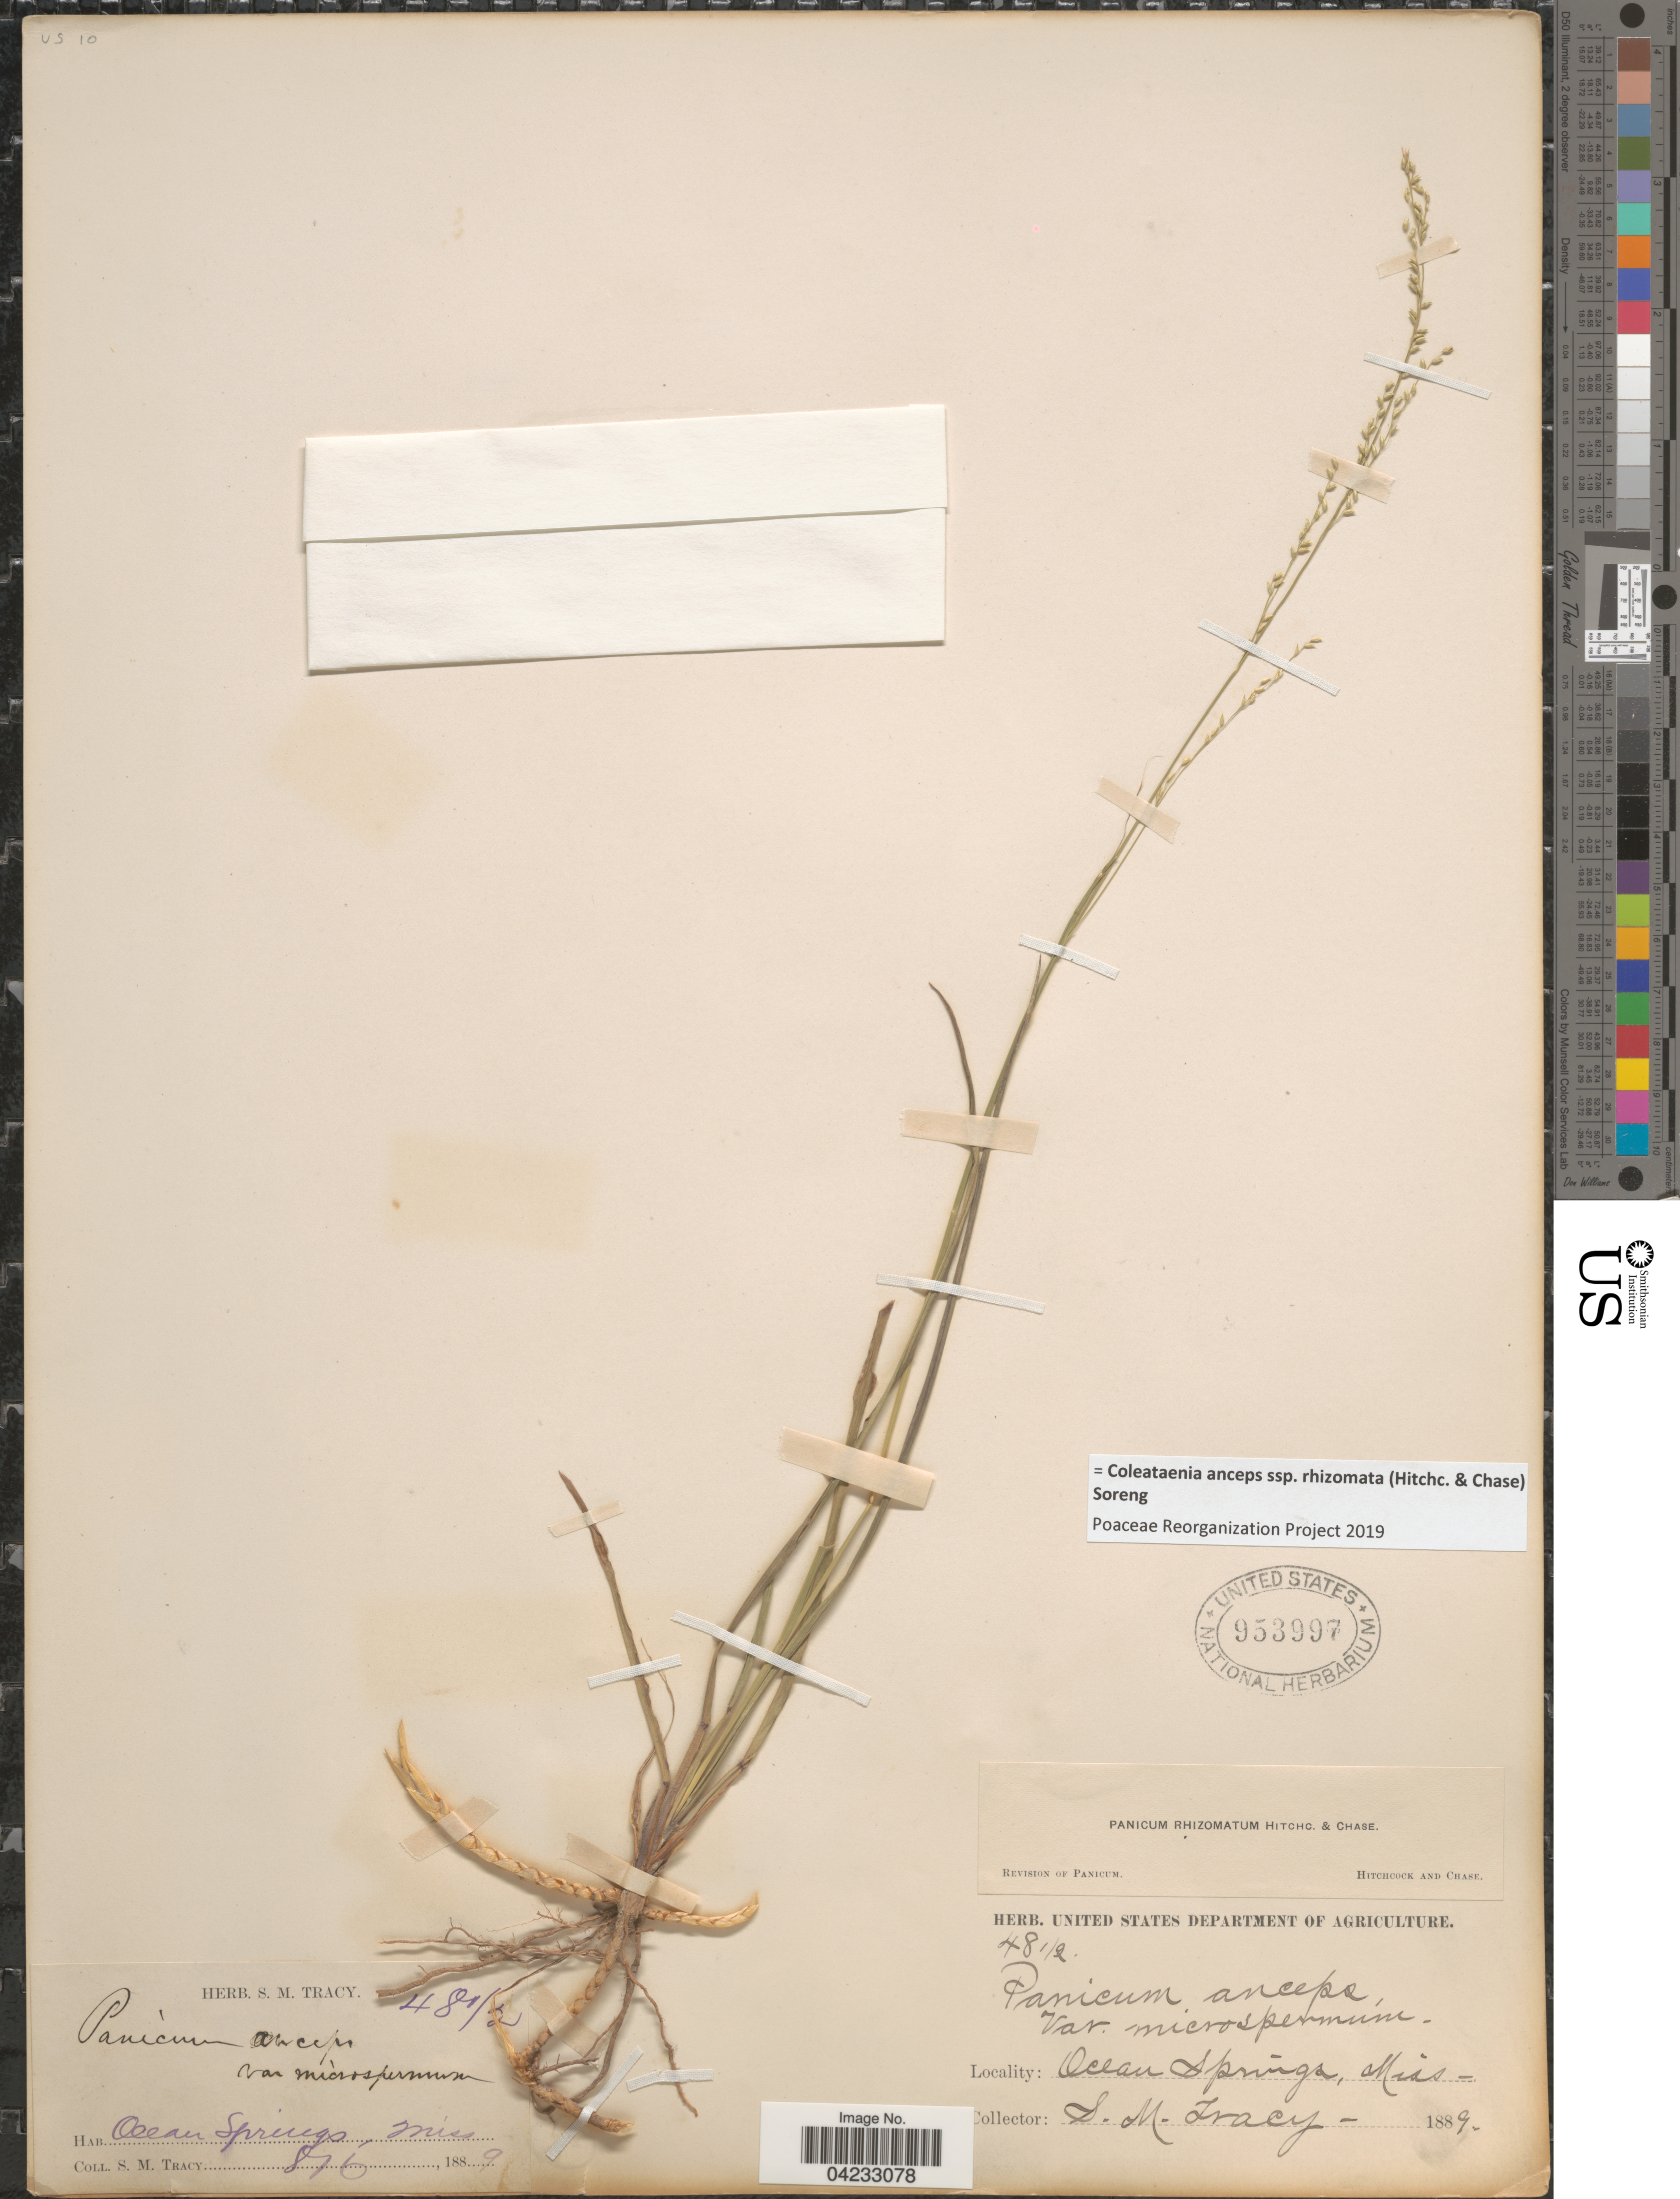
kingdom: Plantae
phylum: Tracheophyta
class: Liliopsida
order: Poales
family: Poaceae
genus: Coleataenia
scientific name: Coleataenia anceps subsp. rhizomata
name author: (Hitchc. & Chase) Soreng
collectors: S. M. Tracy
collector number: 4812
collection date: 1889-08-06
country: United States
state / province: Mississippi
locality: Ocean Springs.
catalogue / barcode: US 953997